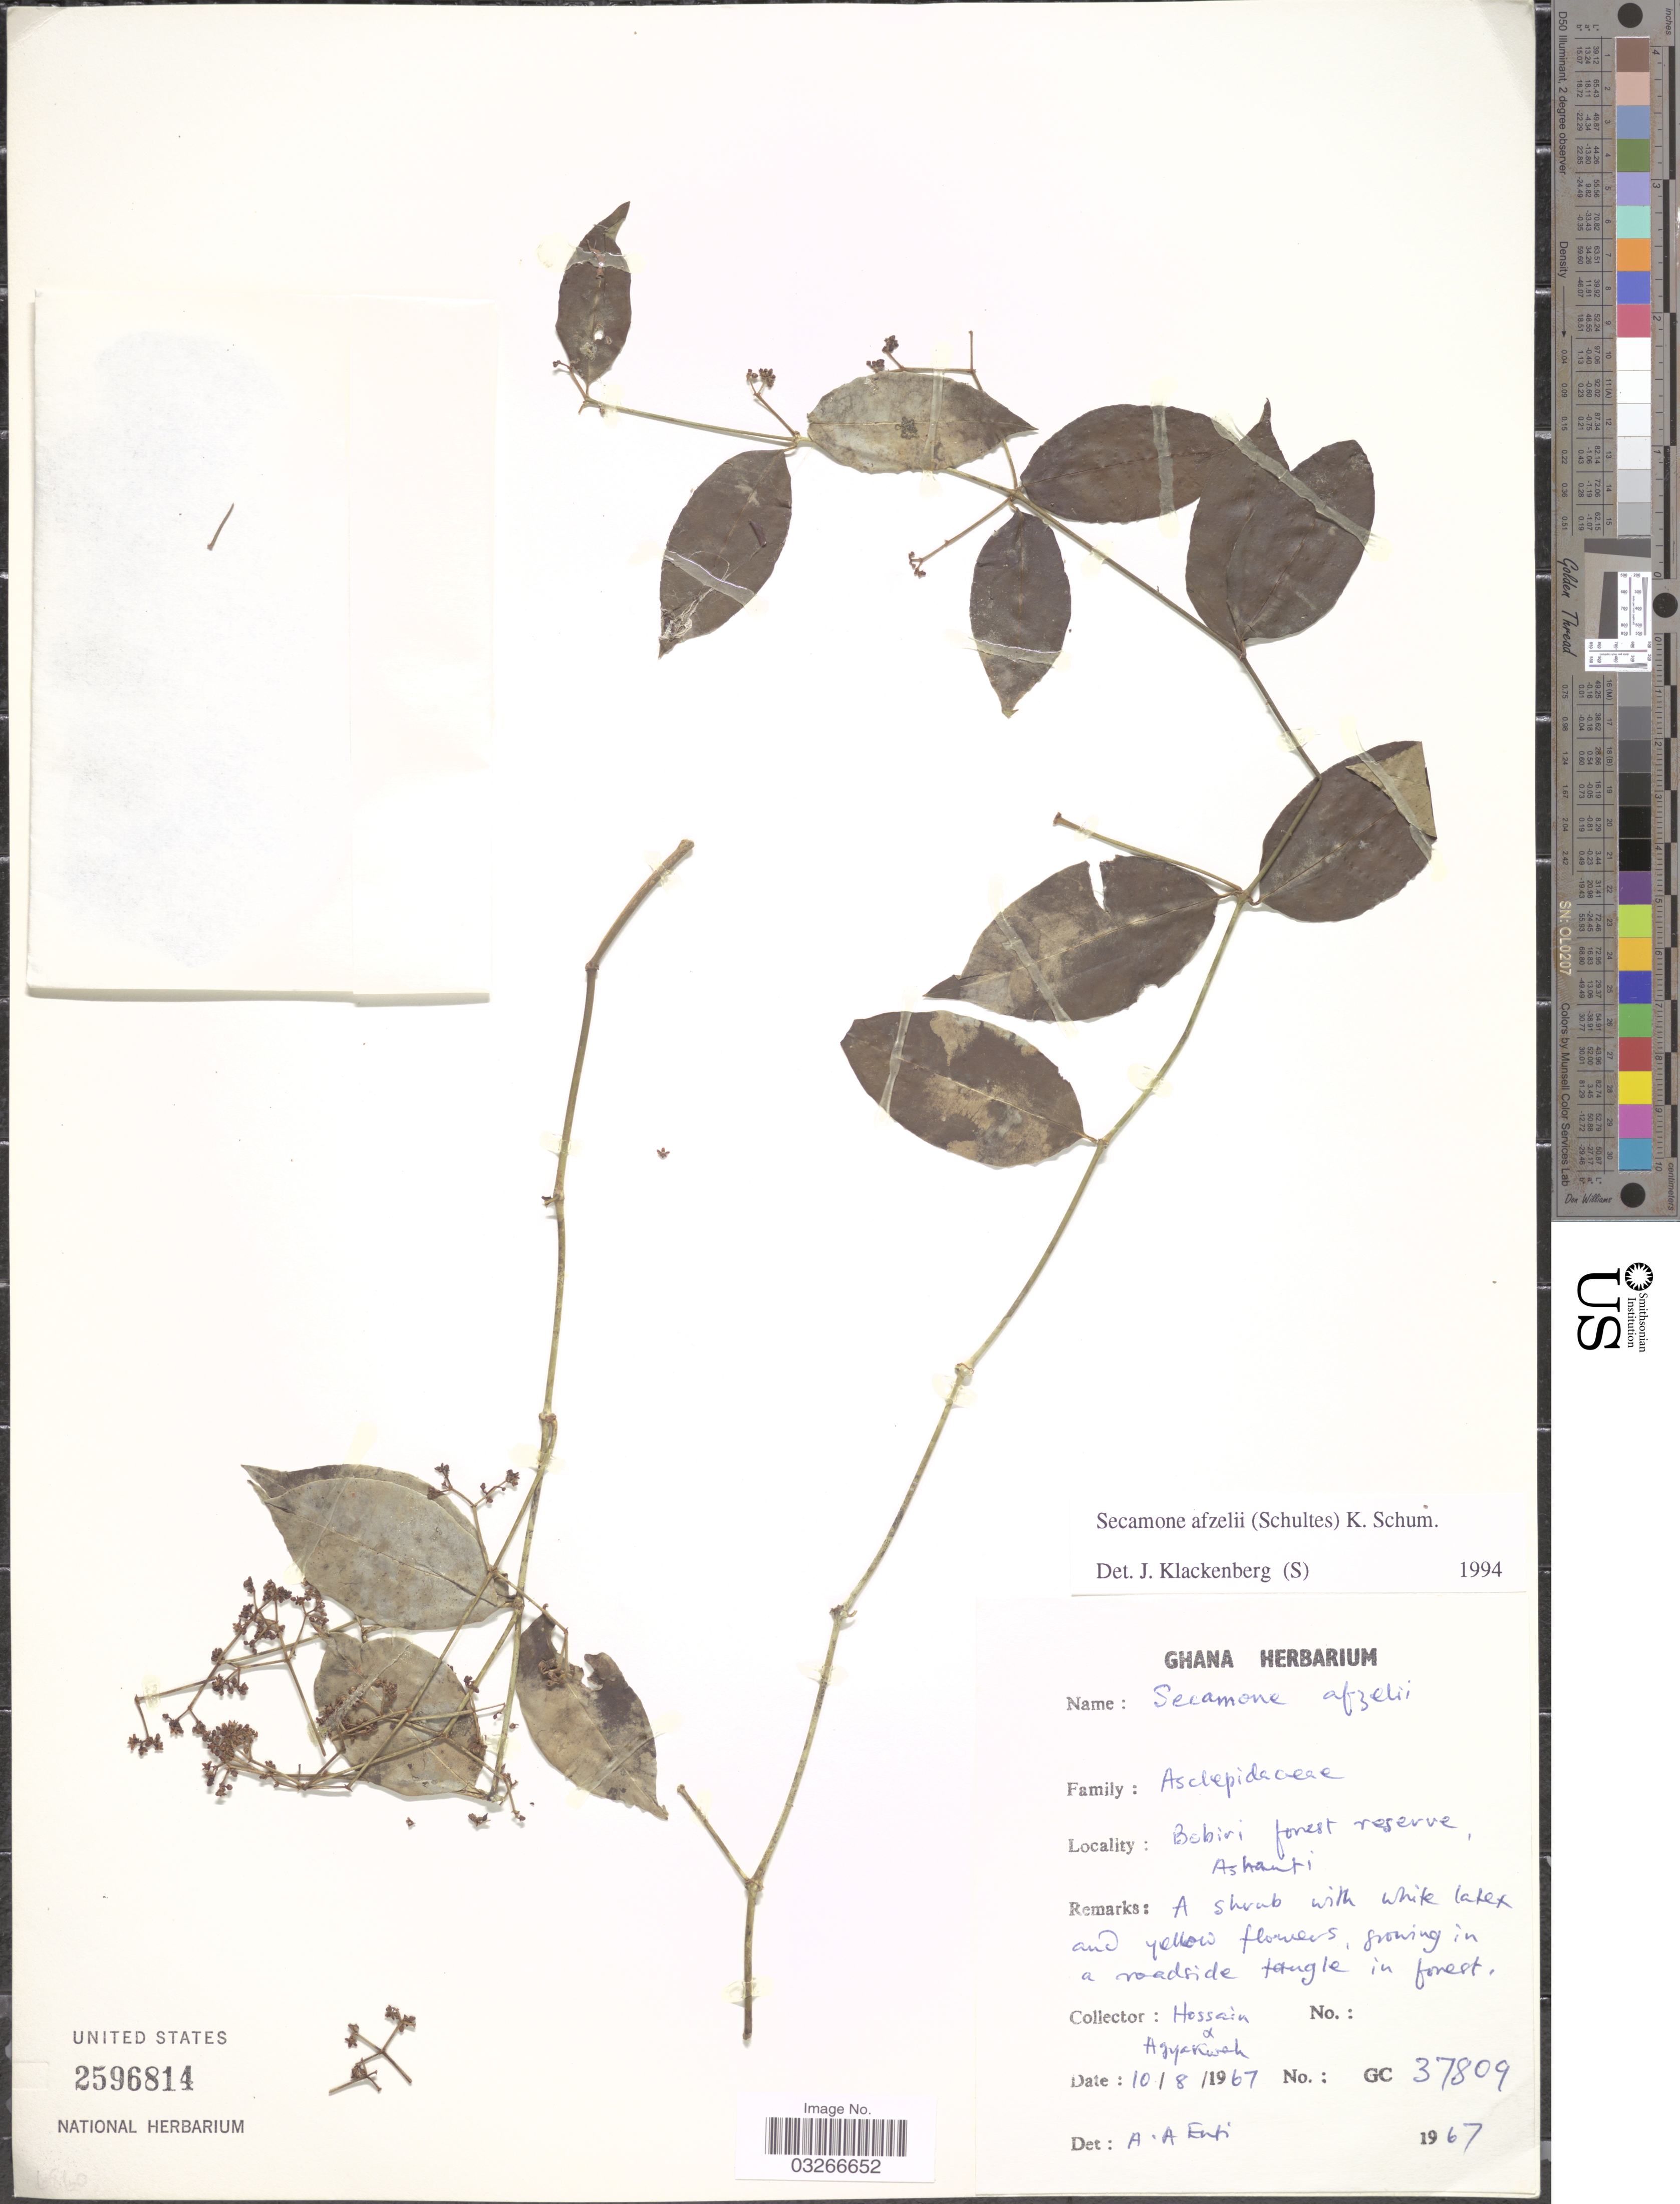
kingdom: Plantae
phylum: Tracheophyta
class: Magnoliopsida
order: Gentianales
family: Apocynaceae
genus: Secamone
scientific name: Secamone afzelii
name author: (Schult.) K. Schum.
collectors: Hossain & Agyakwah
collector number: GC37809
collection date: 1967-08-10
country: Ghana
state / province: Ashanti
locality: Bobiri forest reserve, Ashanti.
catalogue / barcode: US 2596814